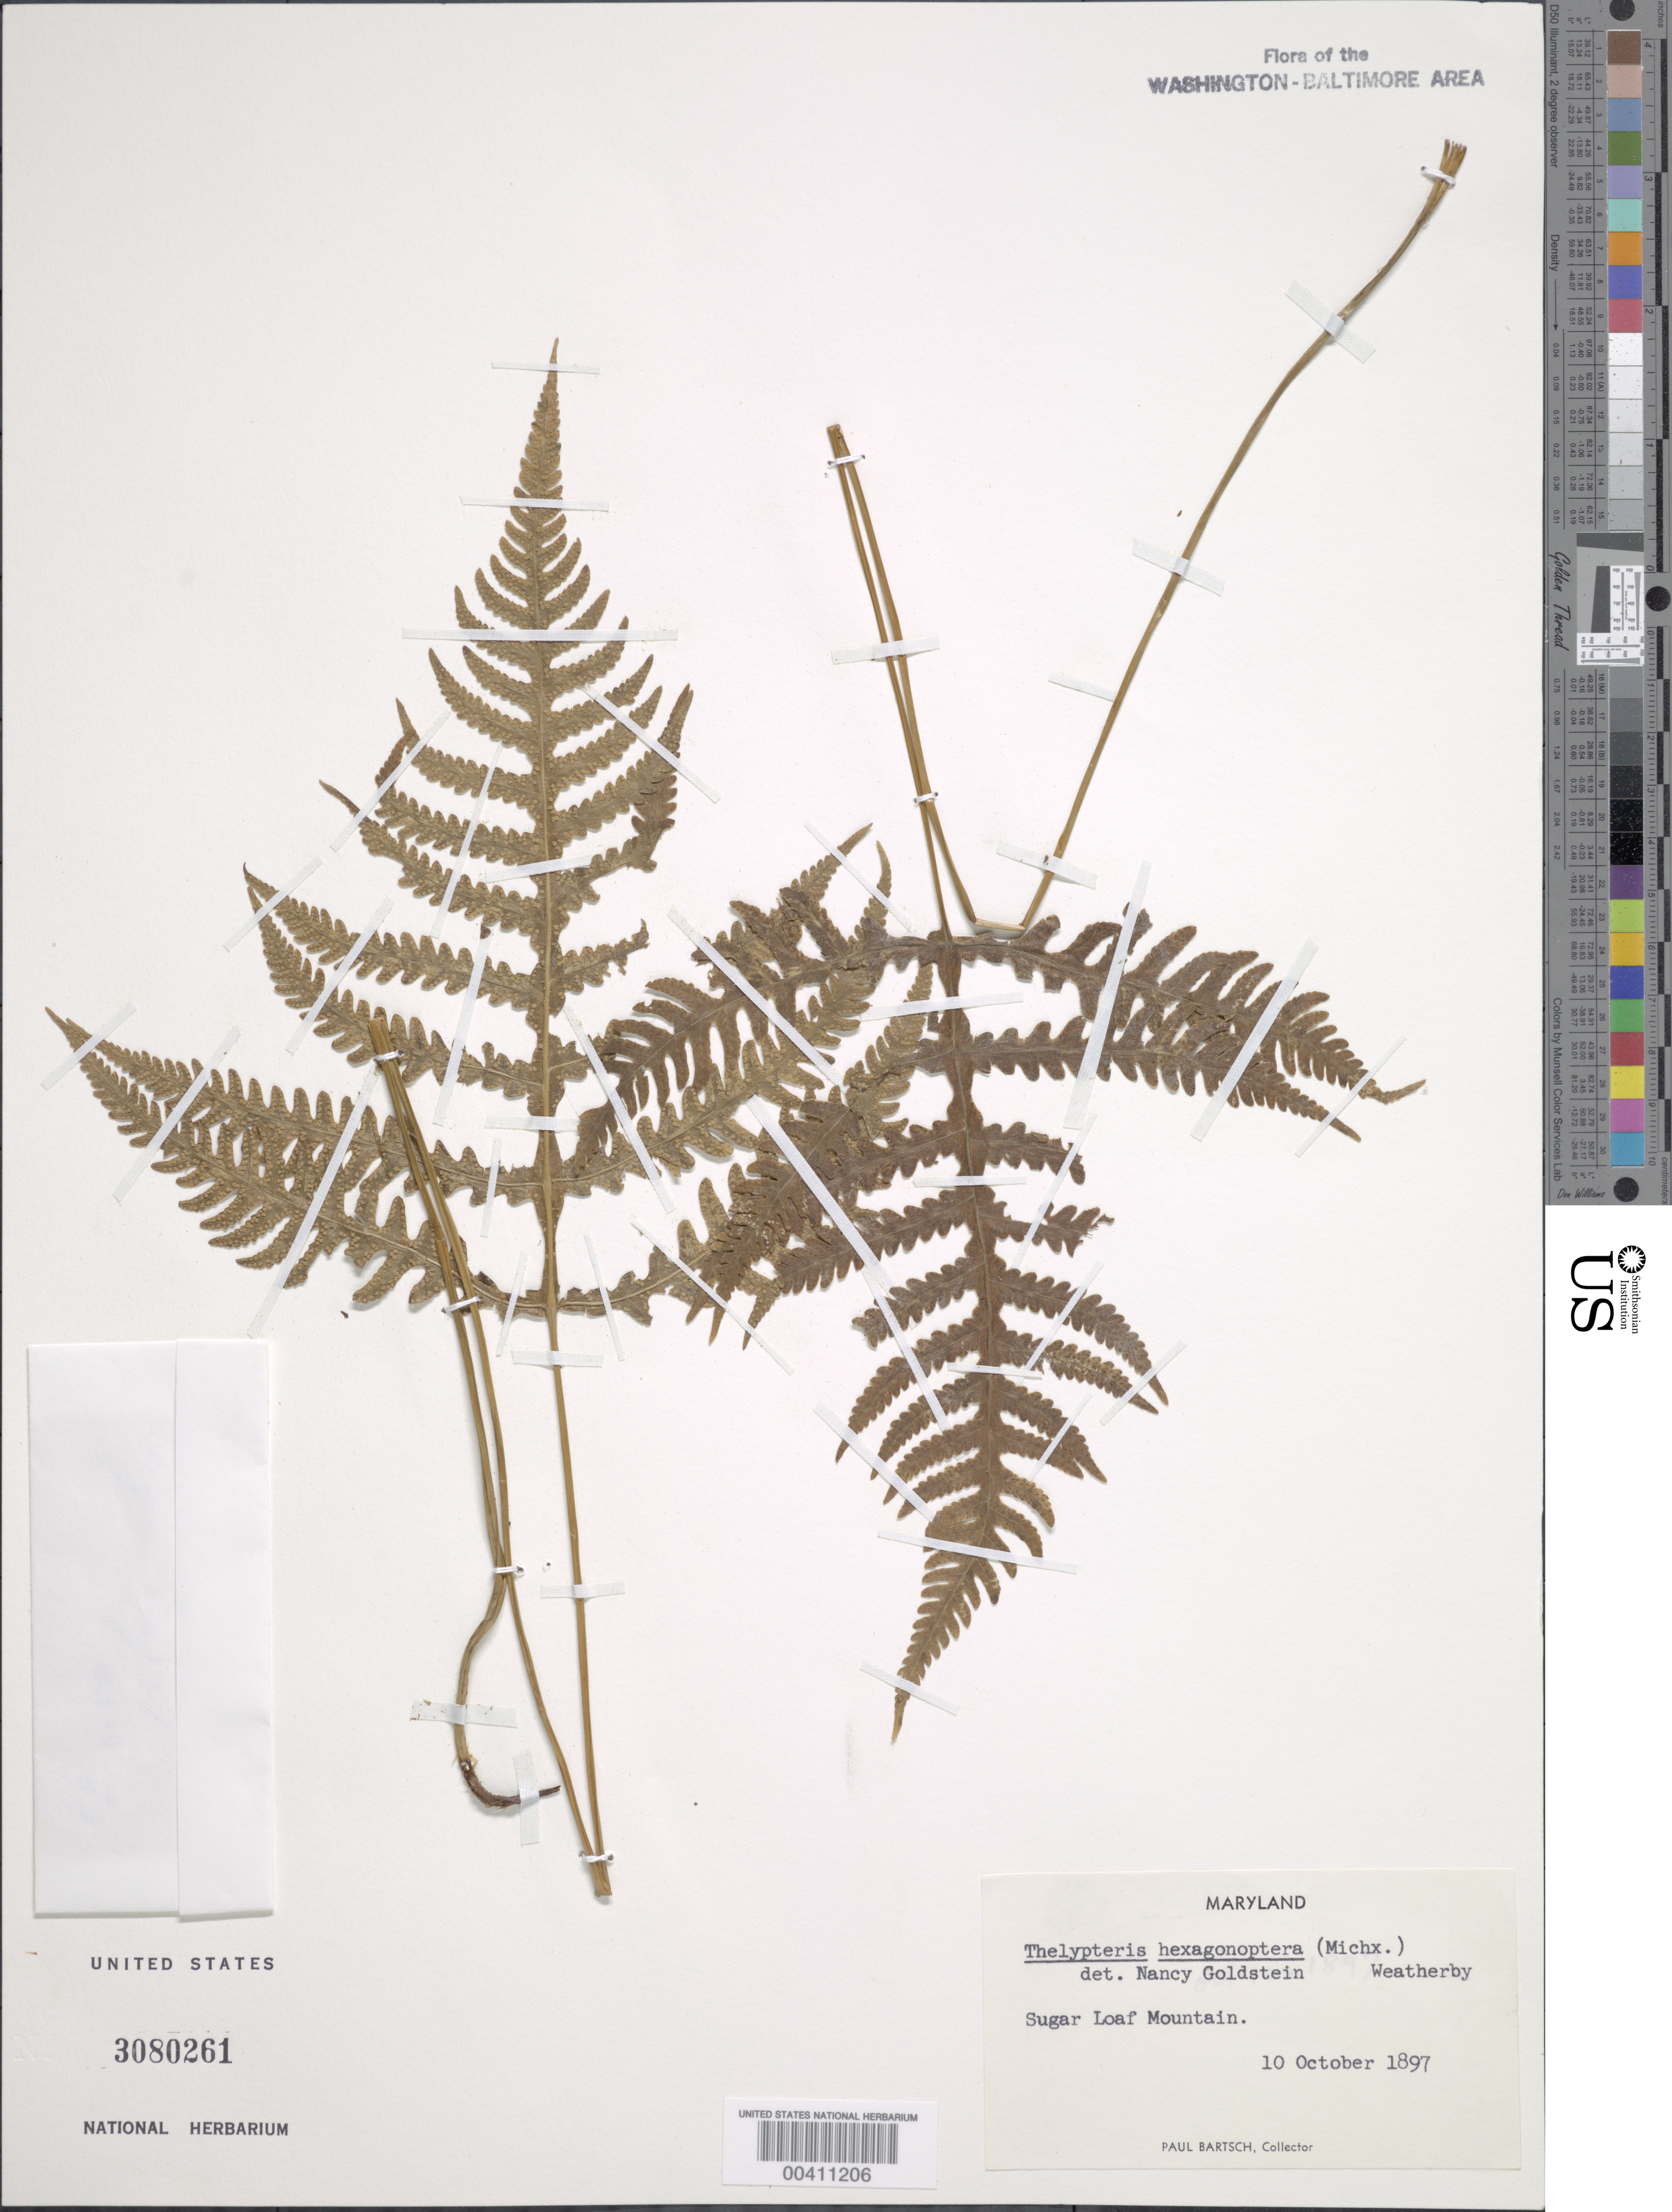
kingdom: Plantae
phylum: Tracheophyta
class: Polypodiopsida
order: Polypodiales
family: Thelypteridaceae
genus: Phegopteris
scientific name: Phegopteris hexagonoptera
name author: (Michx.) Fée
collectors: P. Bartsch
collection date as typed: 10 Oct 1897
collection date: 1897-10-10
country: United States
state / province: Maryland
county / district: Frederick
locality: Sugar Loaf Mountain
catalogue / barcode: US 3080261